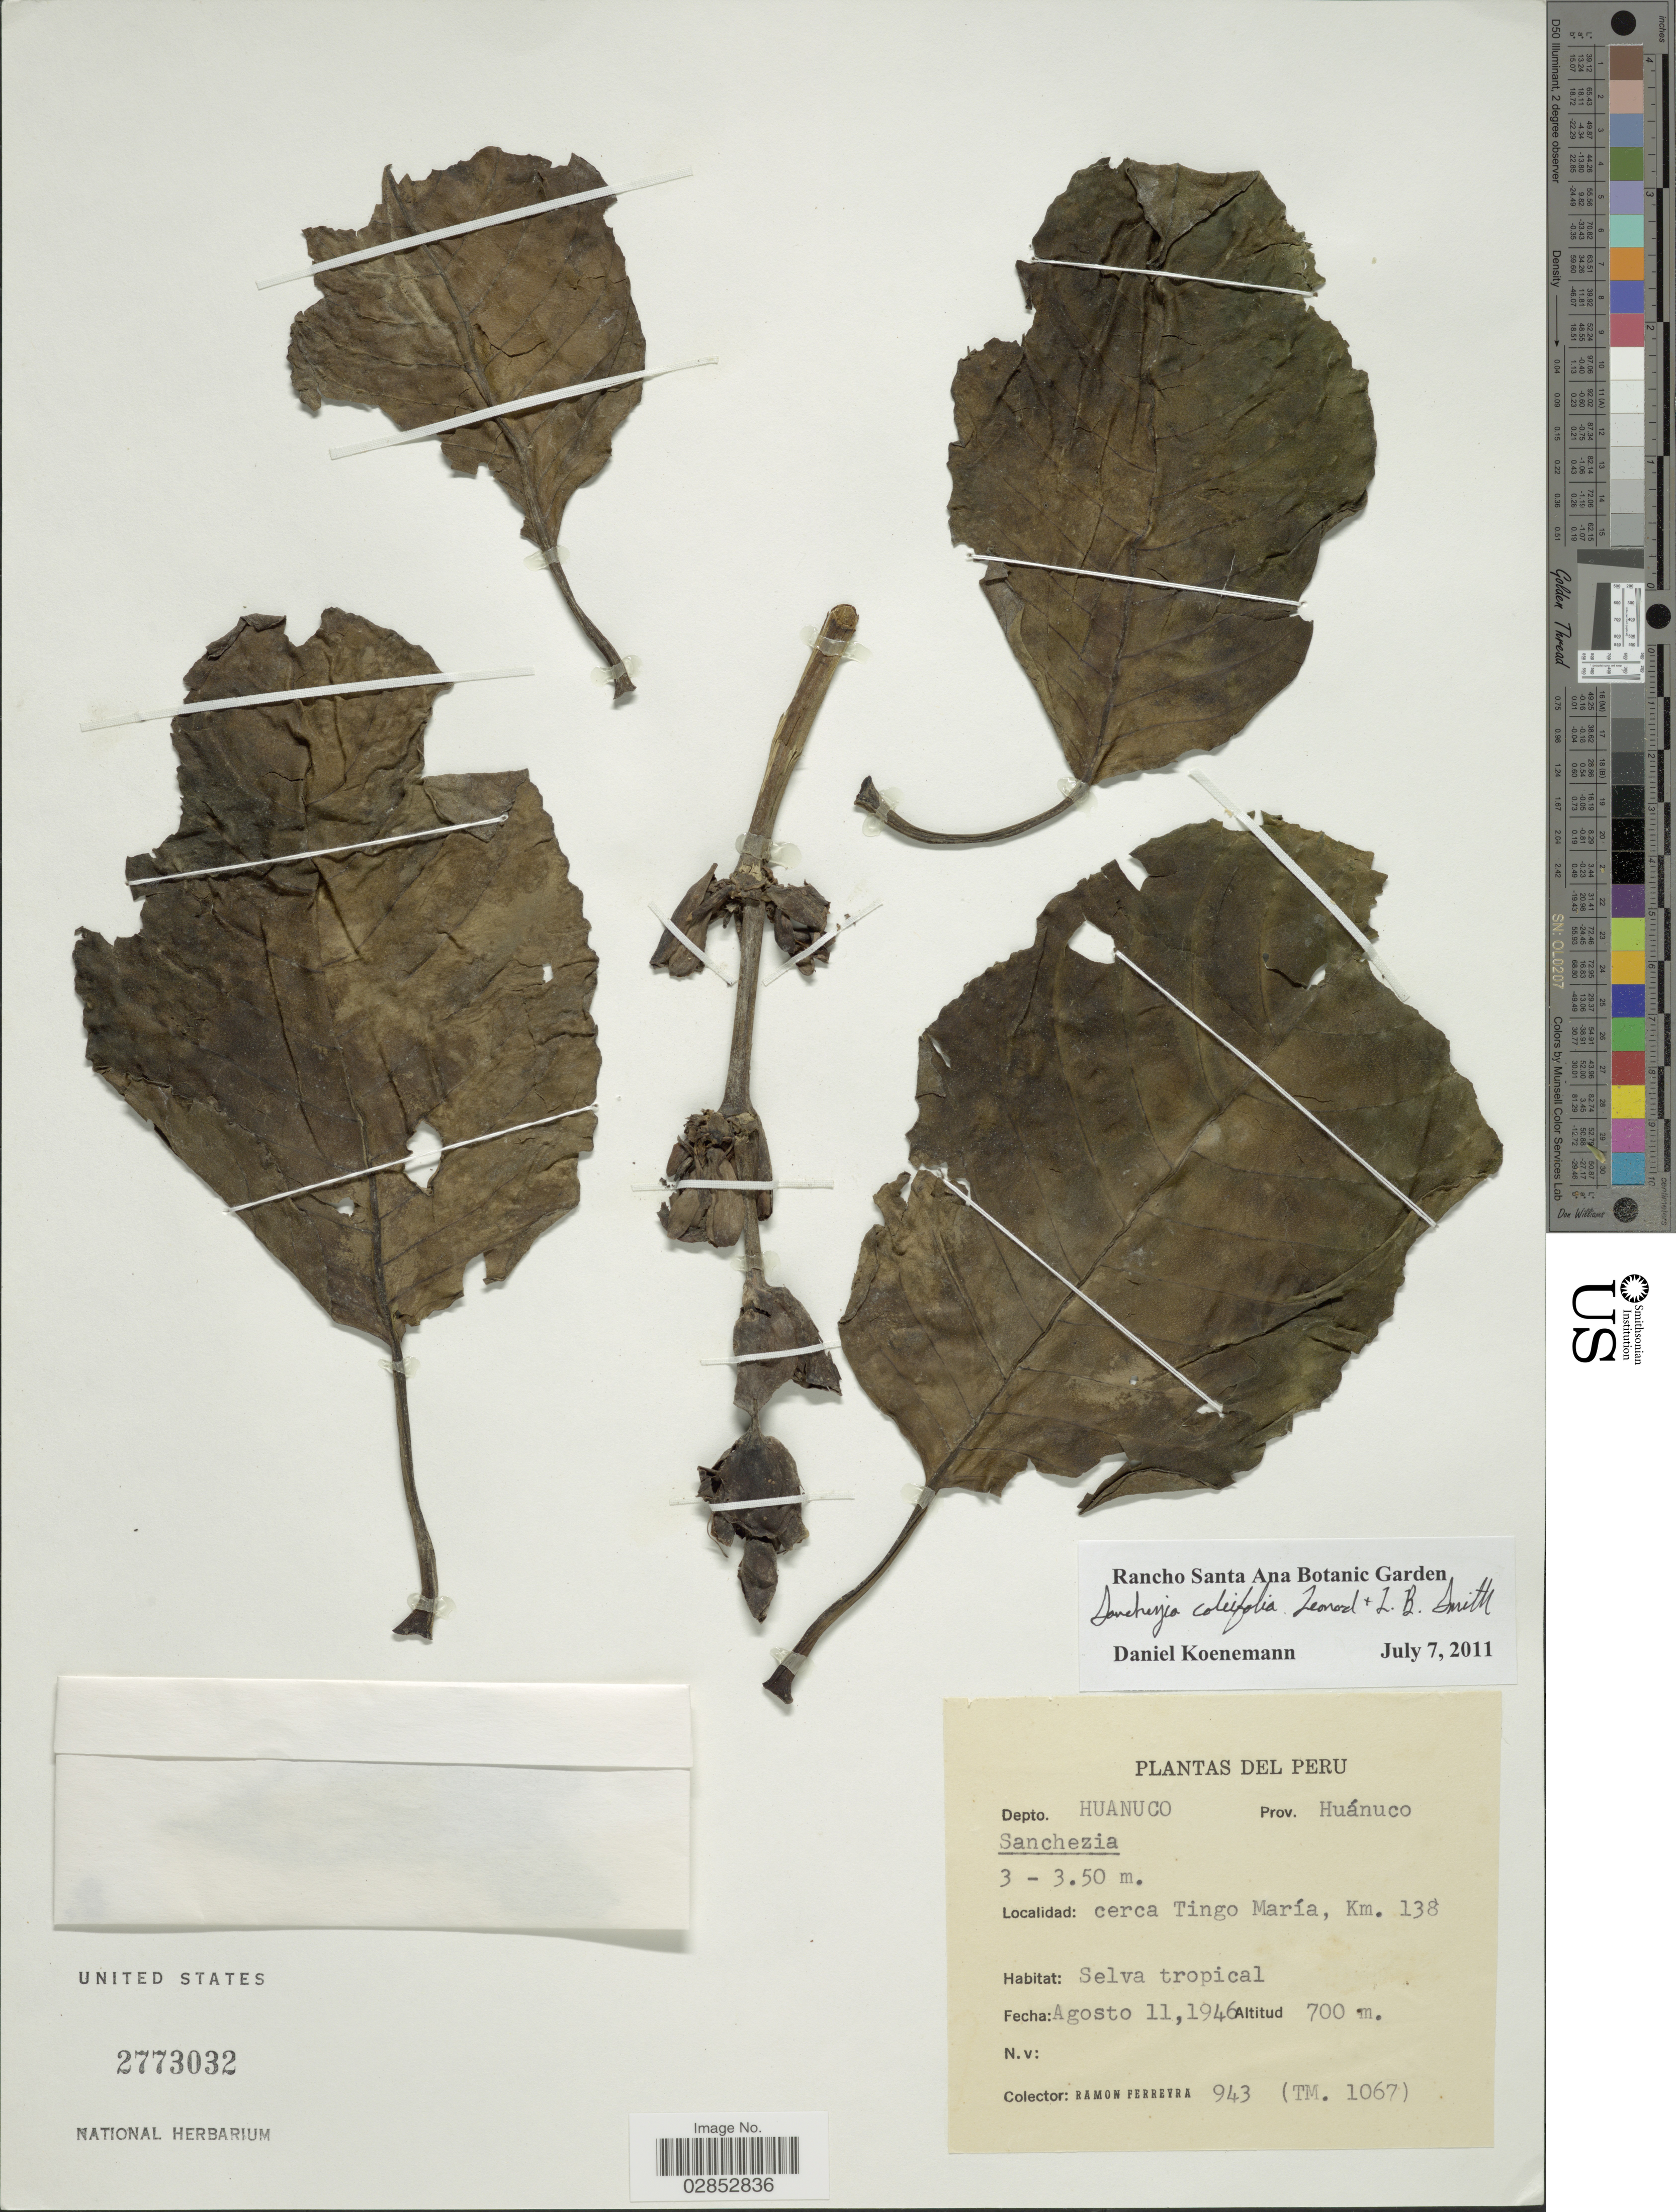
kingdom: Plantae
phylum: Tracheophyta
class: Magnoliopsida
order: Lamiales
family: Acanthaceae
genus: Sanchezia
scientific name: Sanchezia ovata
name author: Ruiz & Pav.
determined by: Azevedo, Igor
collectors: R. A. Ferreyra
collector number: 943 (TM.1067)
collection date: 1946-08-11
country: Peru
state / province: Huánuco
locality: Depto. Huanuco. Prov. Huánuco. Cerca Tingo María, Km. 138.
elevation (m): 700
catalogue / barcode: US 2773032